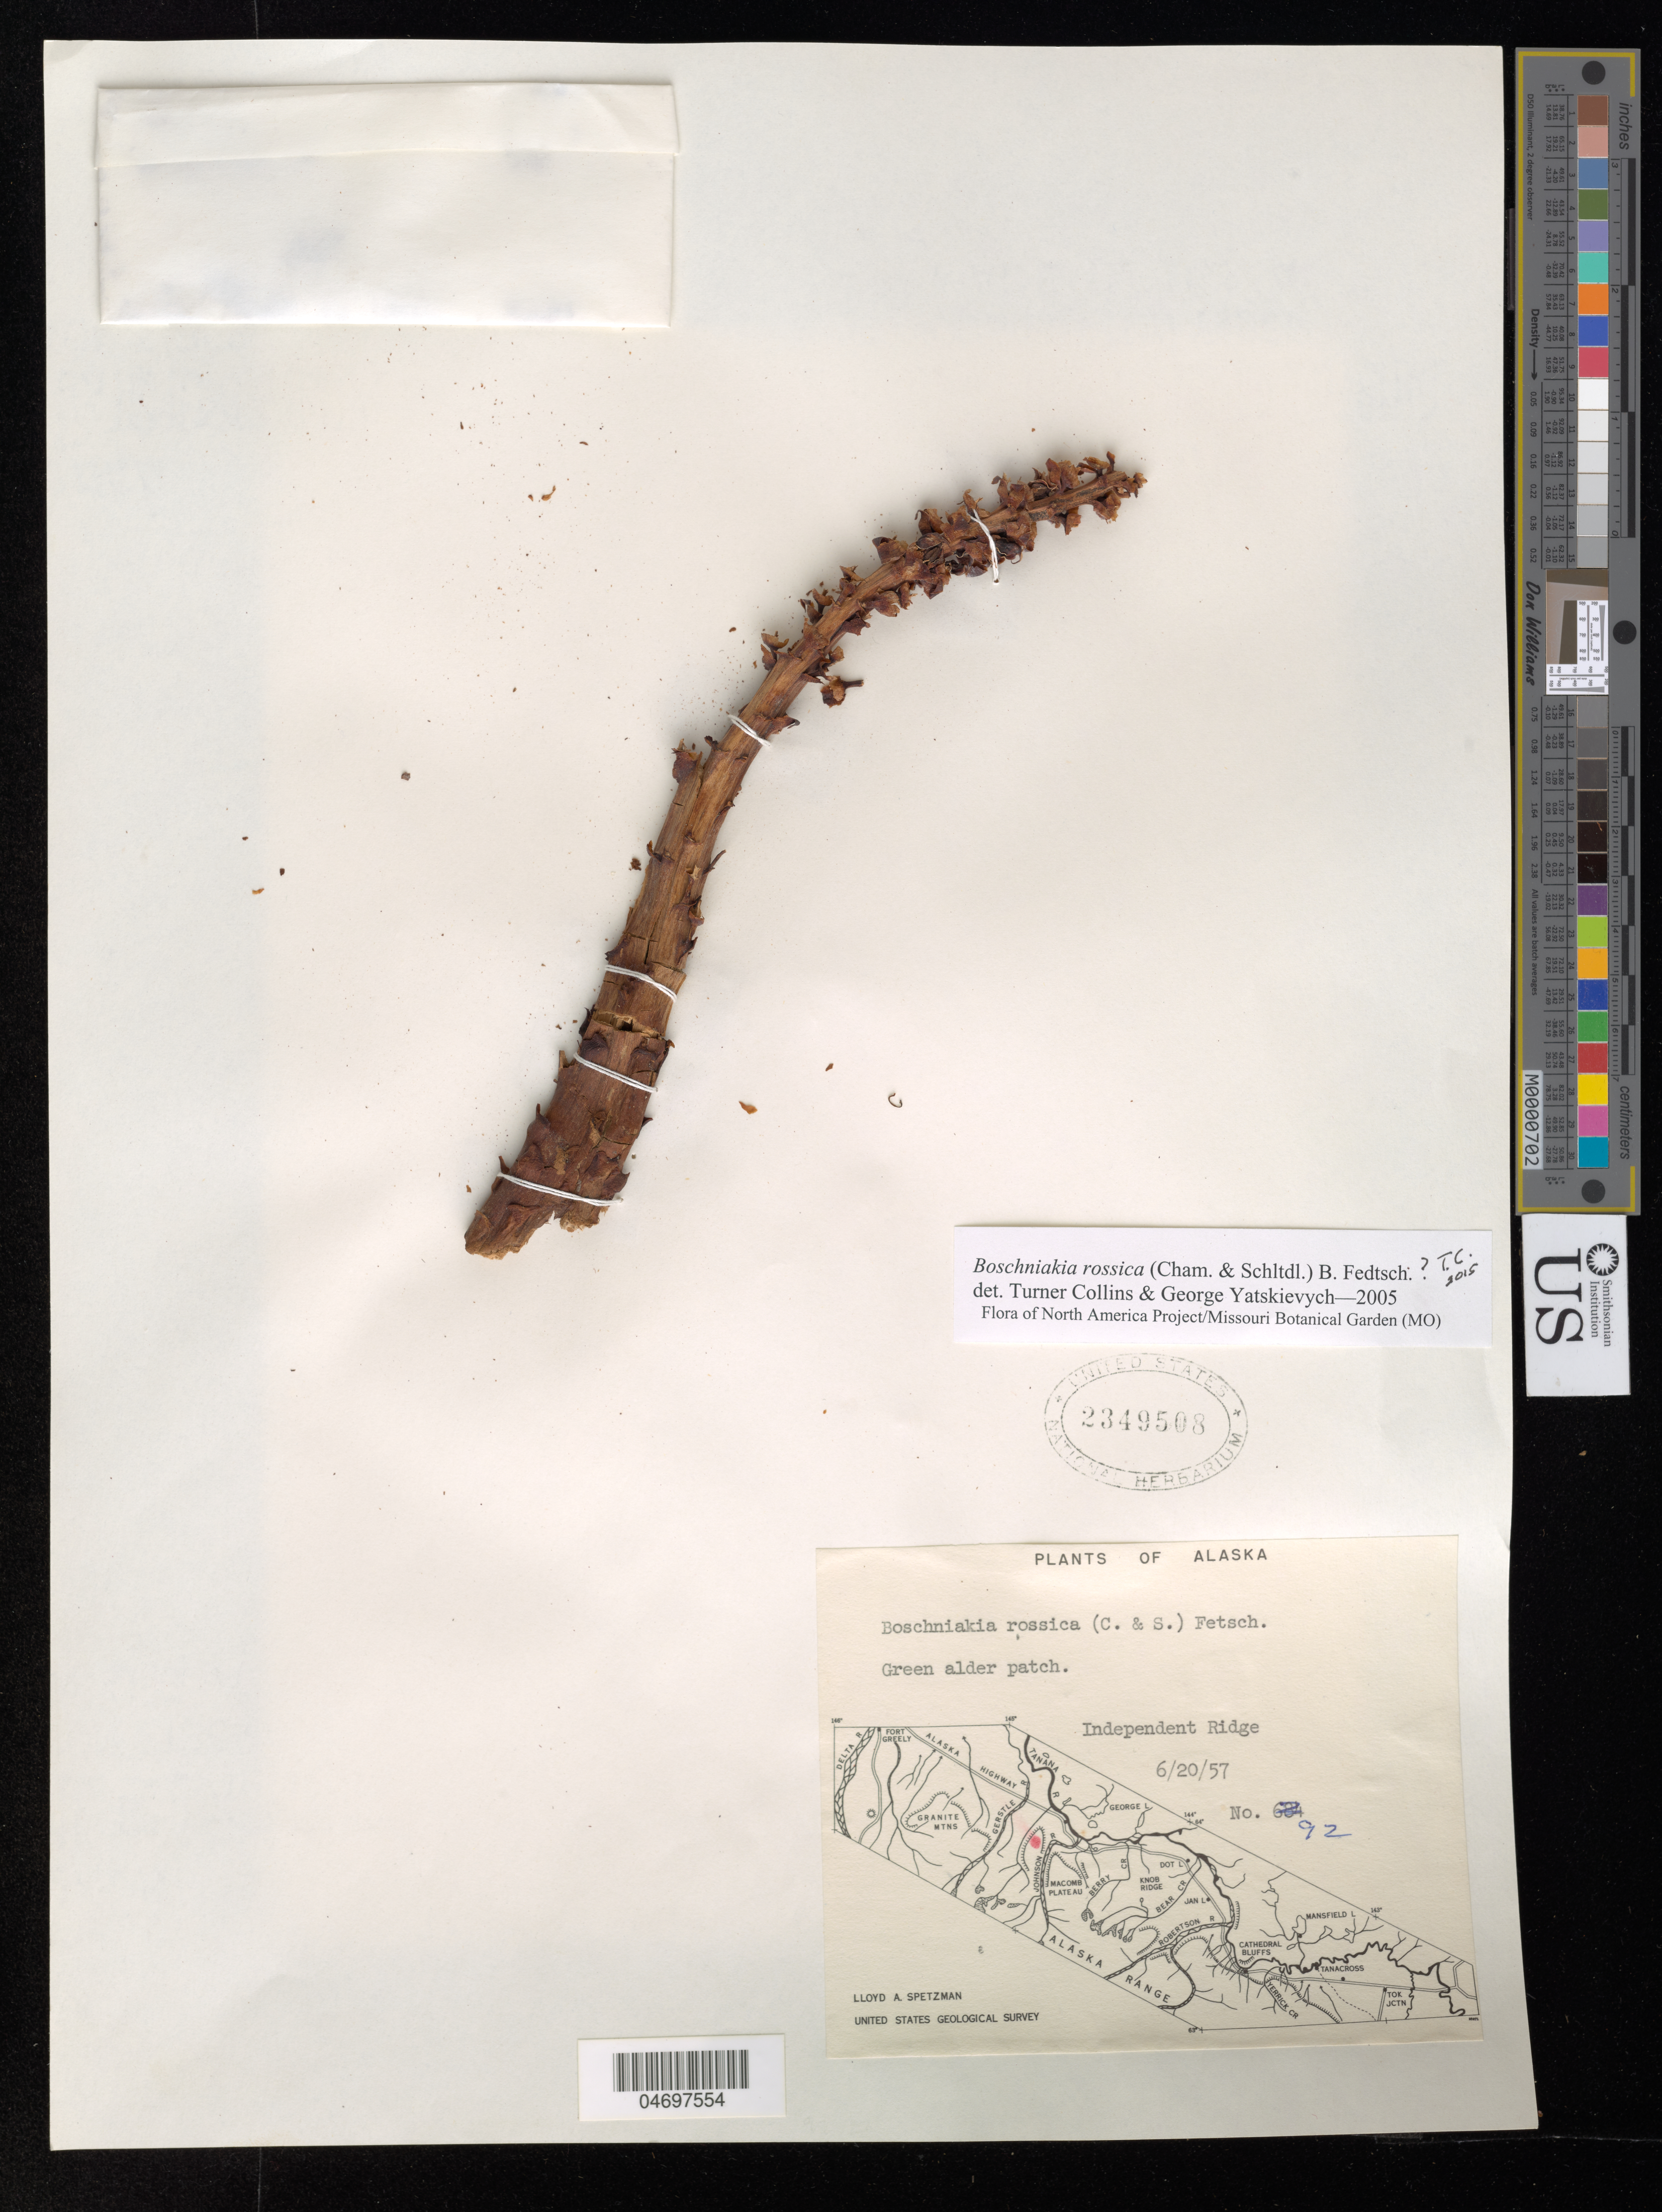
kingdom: Plantae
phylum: Tracheophyta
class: Magnoliopsida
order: Lamiales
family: Orobanchaceae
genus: Boschniakia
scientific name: Boschniakia rossica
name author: (Cham. & Schltdl.) B. Fedtsch.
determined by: Collins, L. T.; Yatskievych, G. A.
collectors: L. Spetzman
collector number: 92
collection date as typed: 20 Jun 1957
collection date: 1957-06-20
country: United States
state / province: Alaska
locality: Independant Ridge.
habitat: Green alder patch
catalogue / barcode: US 2349508